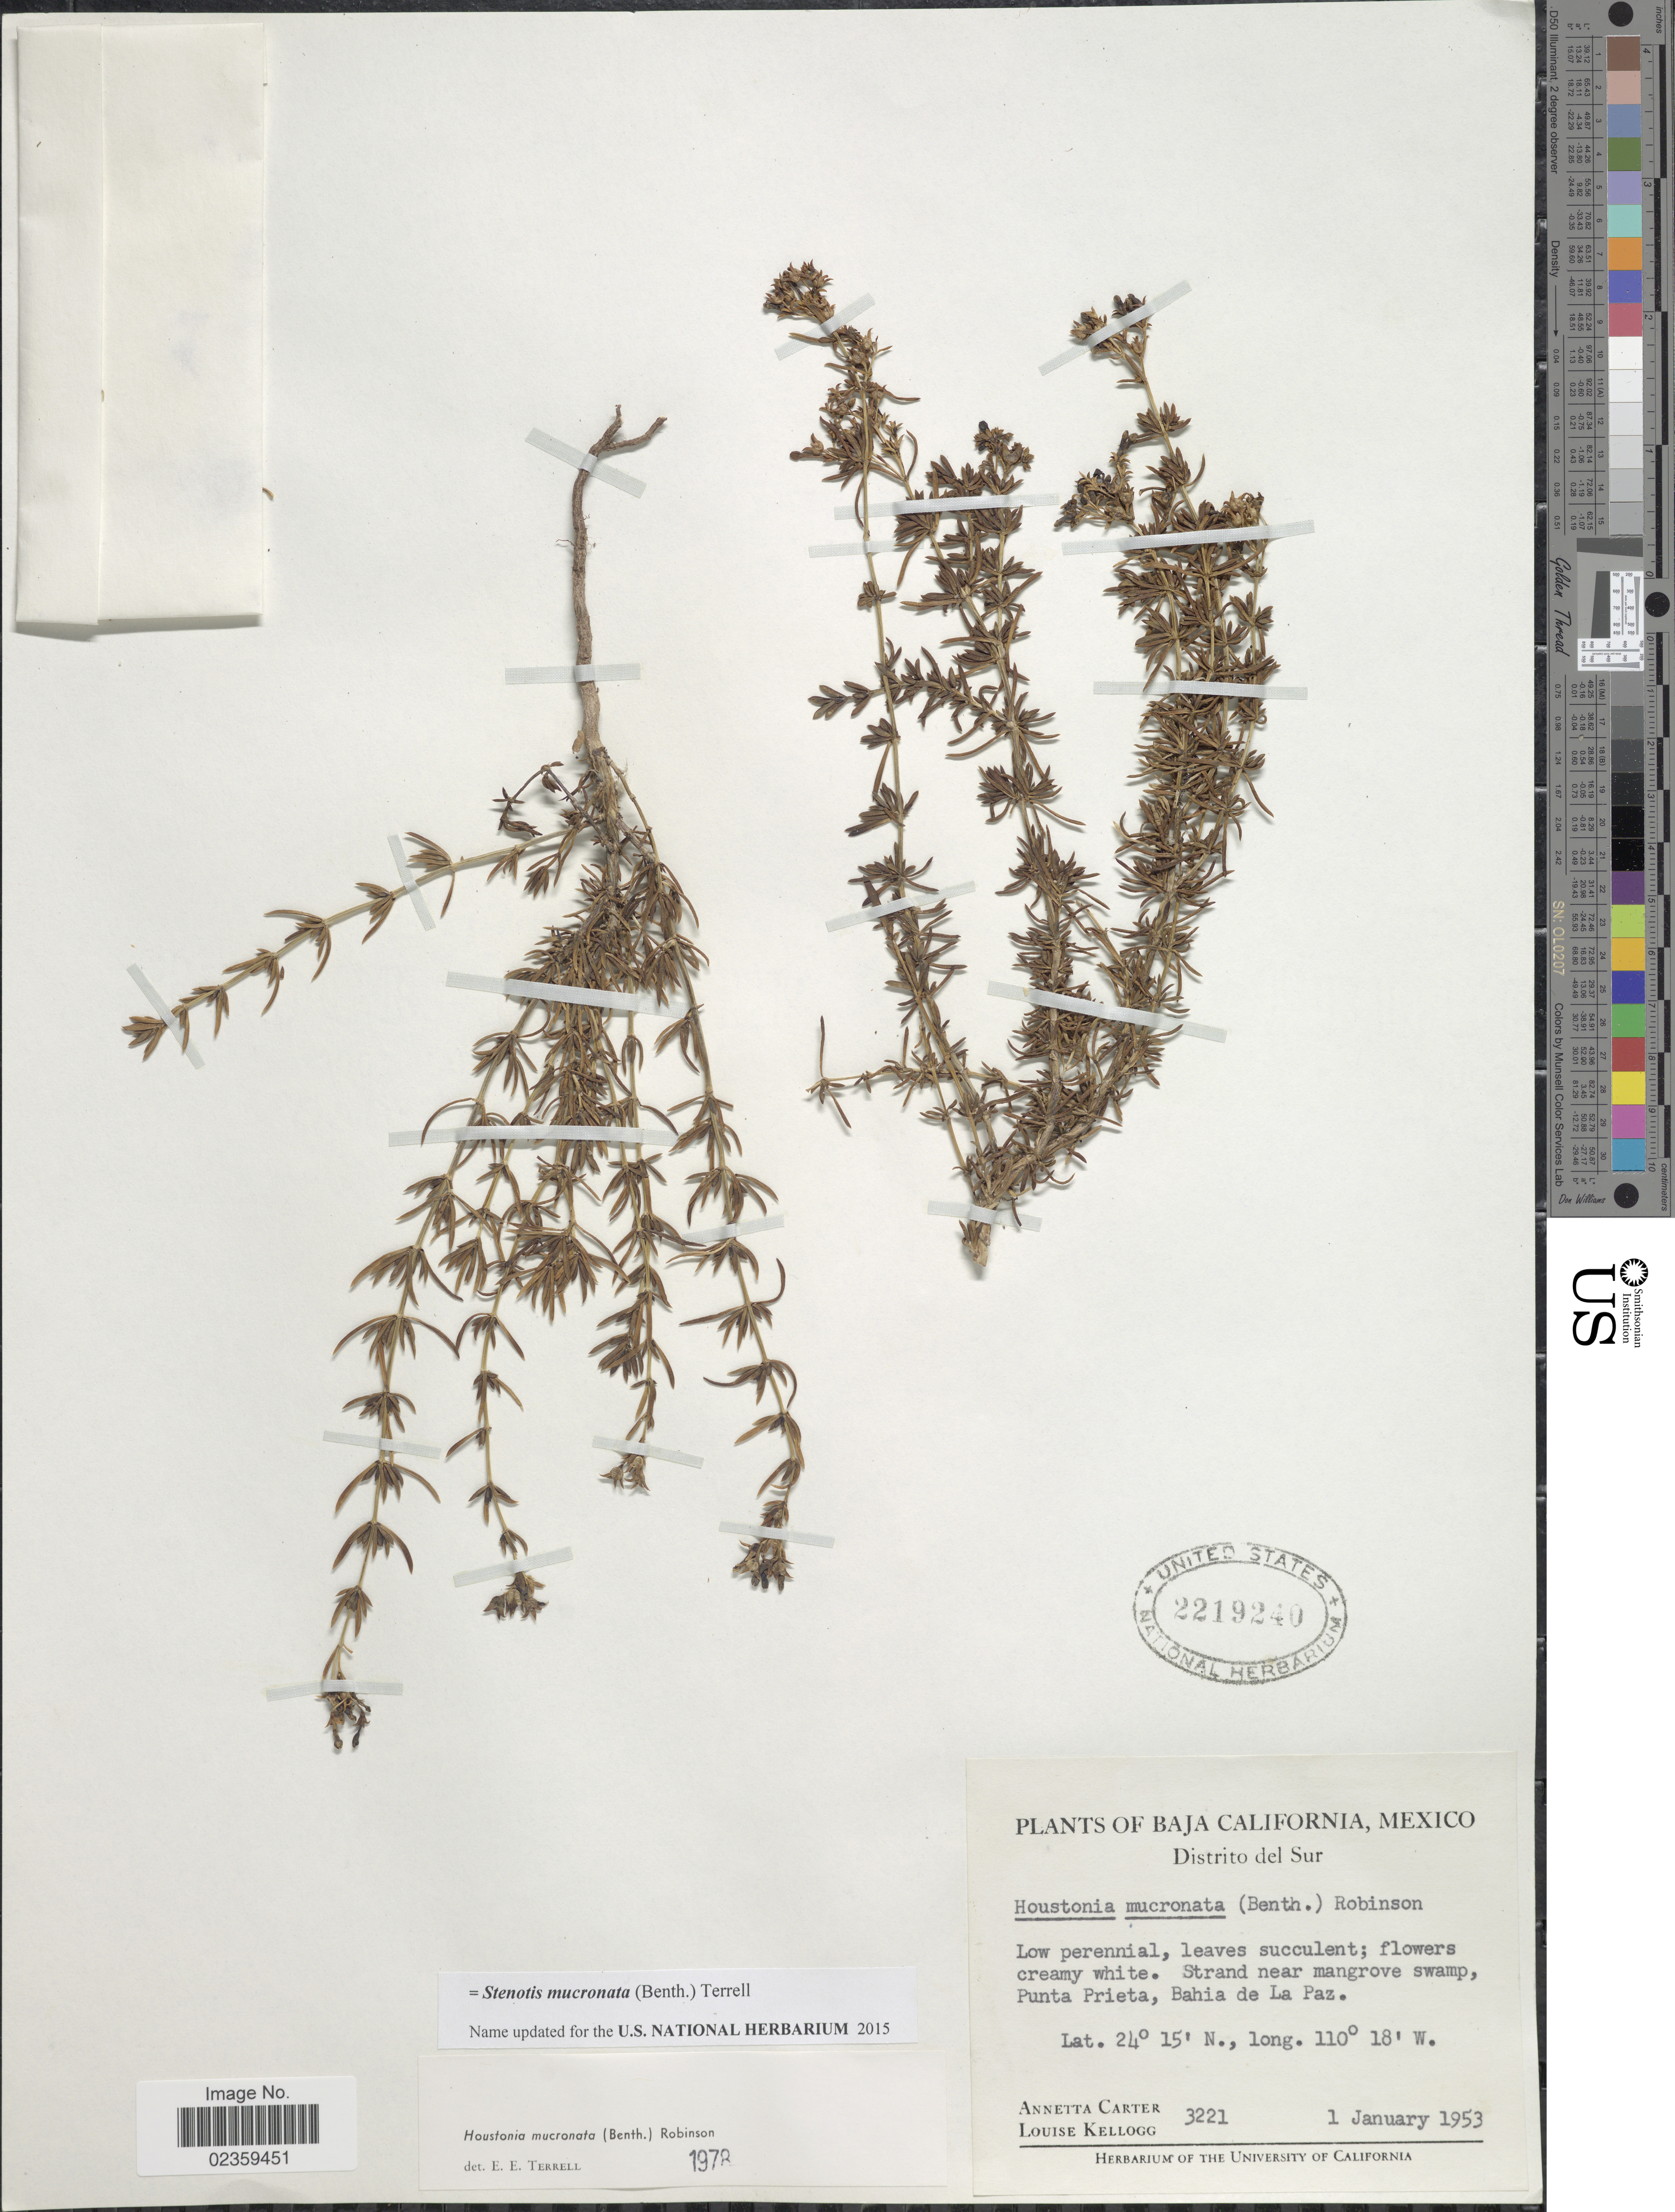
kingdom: Plantae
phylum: Tracheophyta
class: Magnoliopsida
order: Gentianales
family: Rubiaceae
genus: Stenotis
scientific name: Stenotis mucronata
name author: (Benth.) Terrell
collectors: A. Carter & L. Kellogg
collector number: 3221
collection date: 1953-01-01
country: Mexico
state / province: Baja California Sur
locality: Distrito del Sur. Strand near mangrove swamp, Punta Prieta, Bahia de La Paz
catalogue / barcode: US 2219240